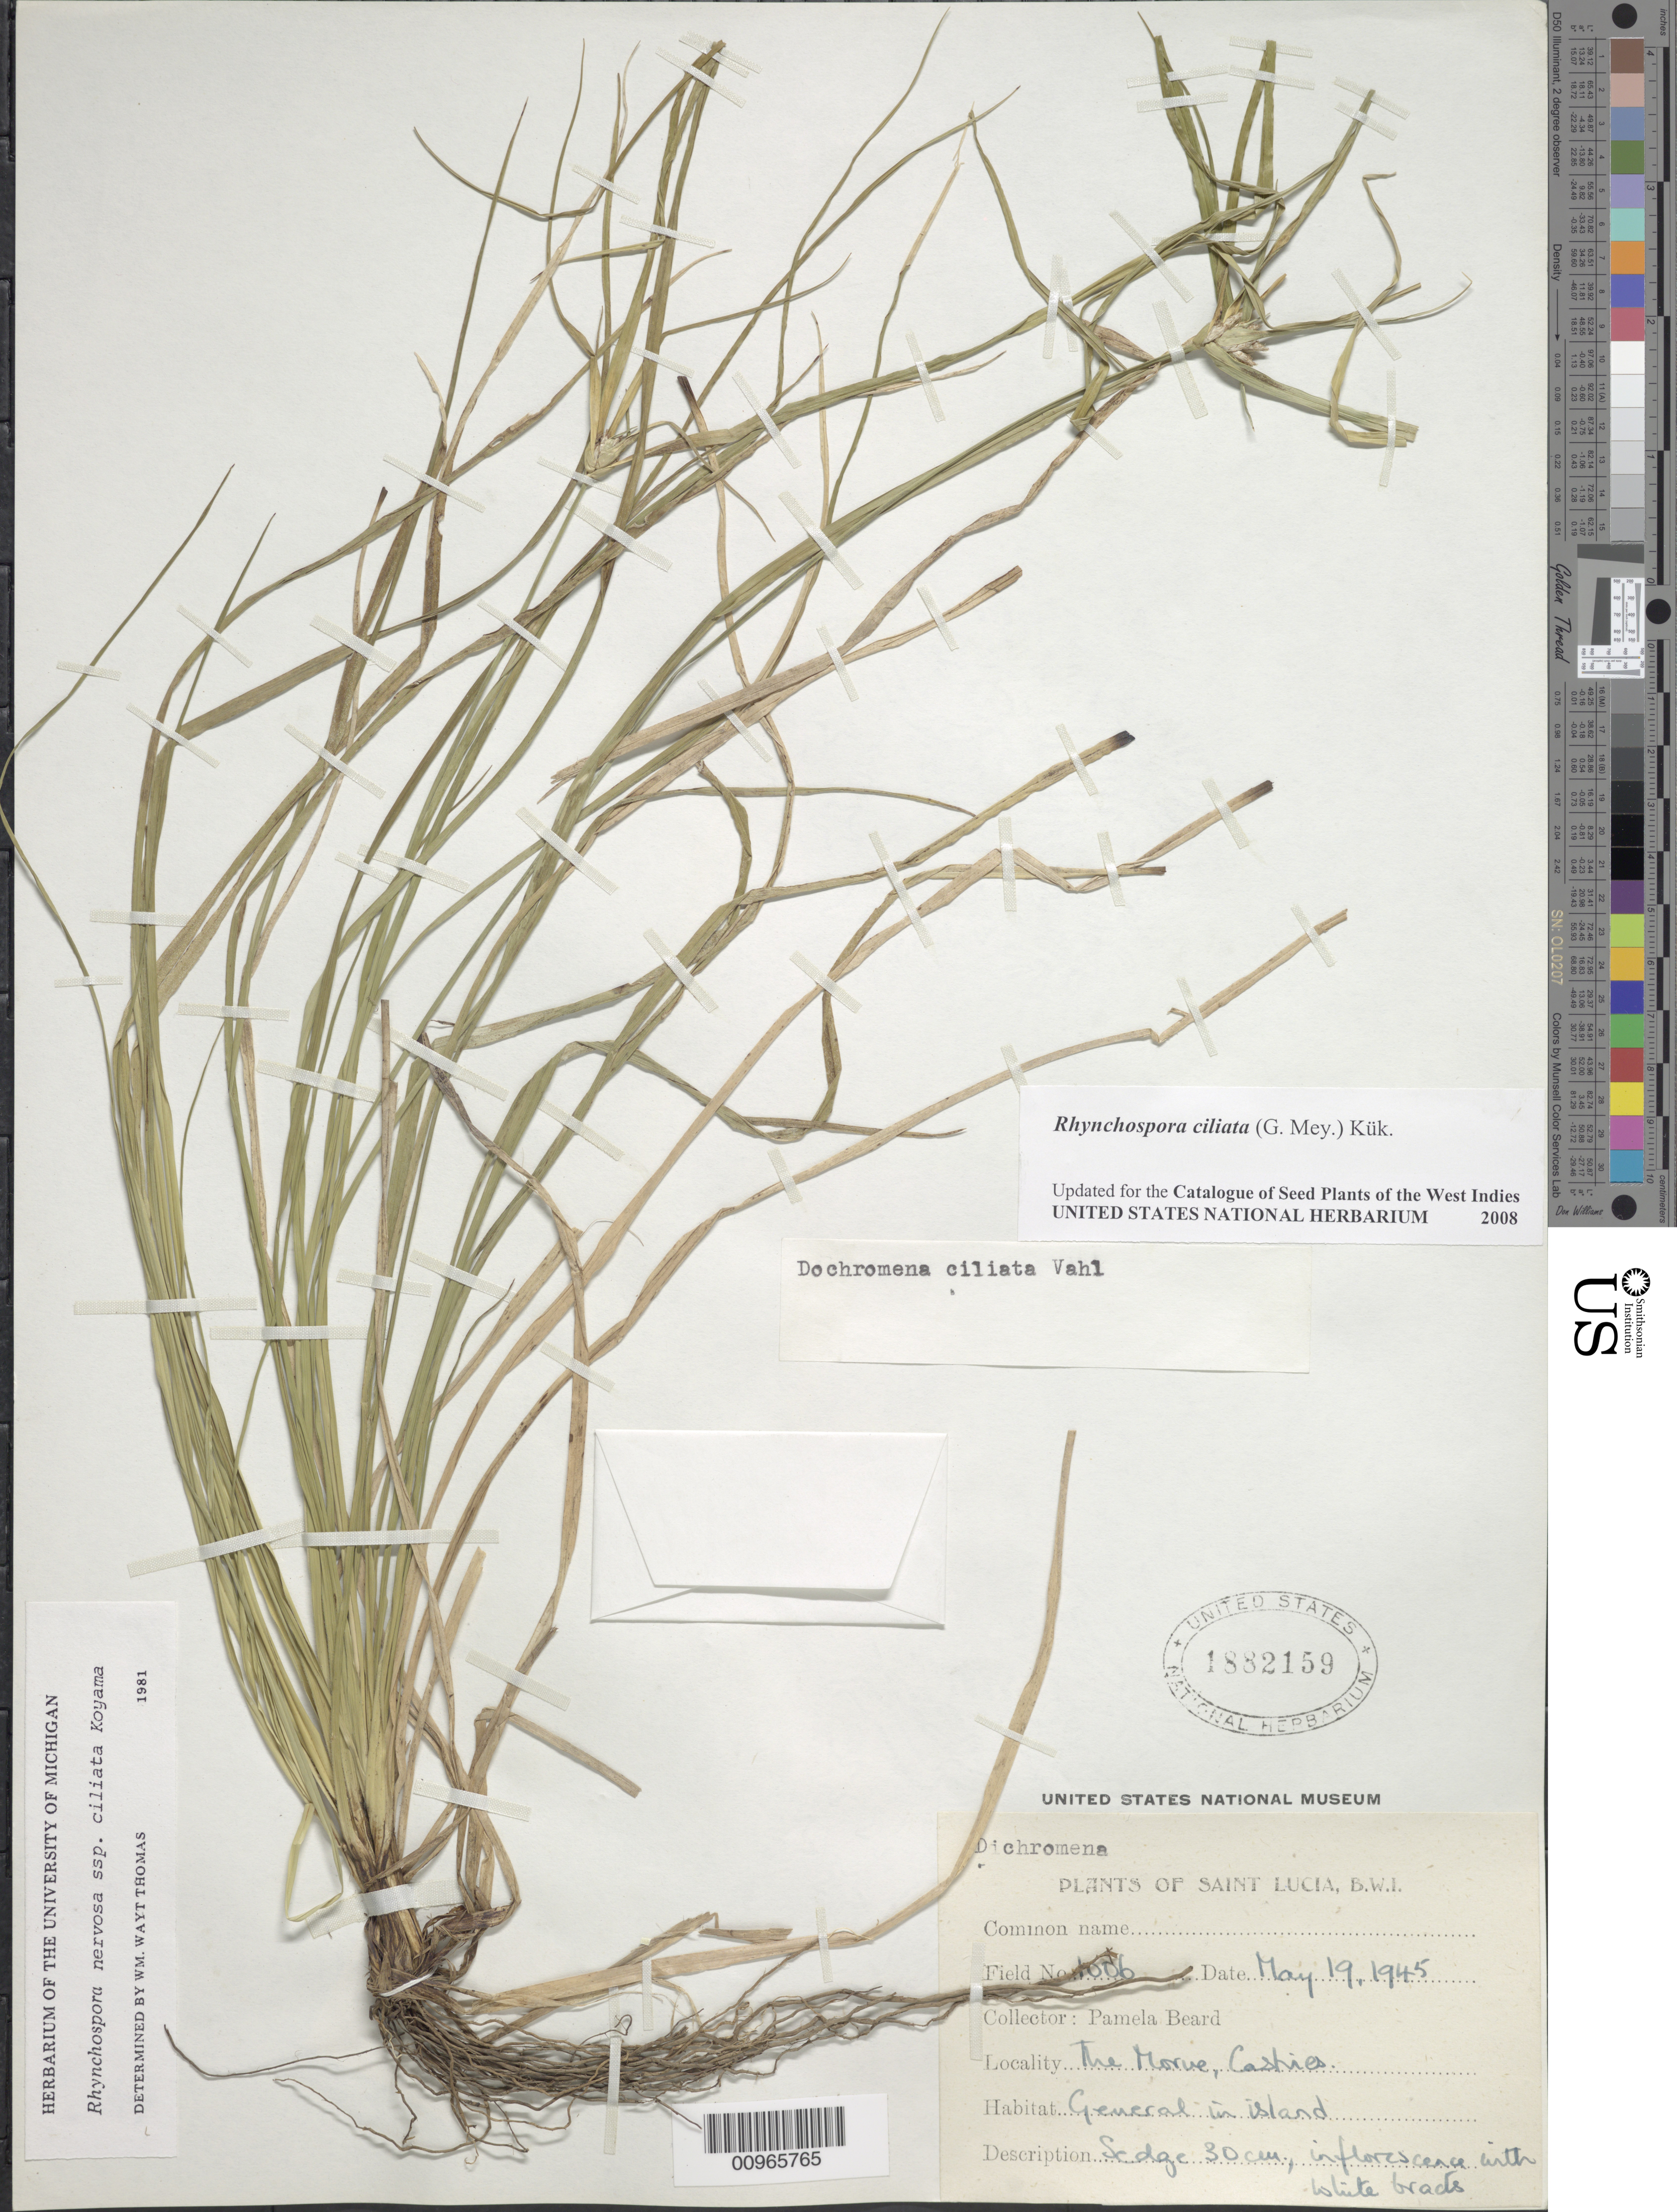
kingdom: Plantae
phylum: Tracheophyta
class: Liliopsida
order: Poales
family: Cyperaceae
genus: Rhynchospora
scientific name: Rhynchospora ciliata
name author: (G. Mey.) Kük.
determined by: Strong, M. T., (US), Smithsonian Institution - National Museum of Natural History (UNITED STATES)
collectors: P. Beard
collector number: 1006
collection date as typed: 19 May 1945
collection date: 1945-05-19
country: St. Lucia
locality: The Morne, Castries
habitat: "general" in island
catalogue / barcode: US 1882159